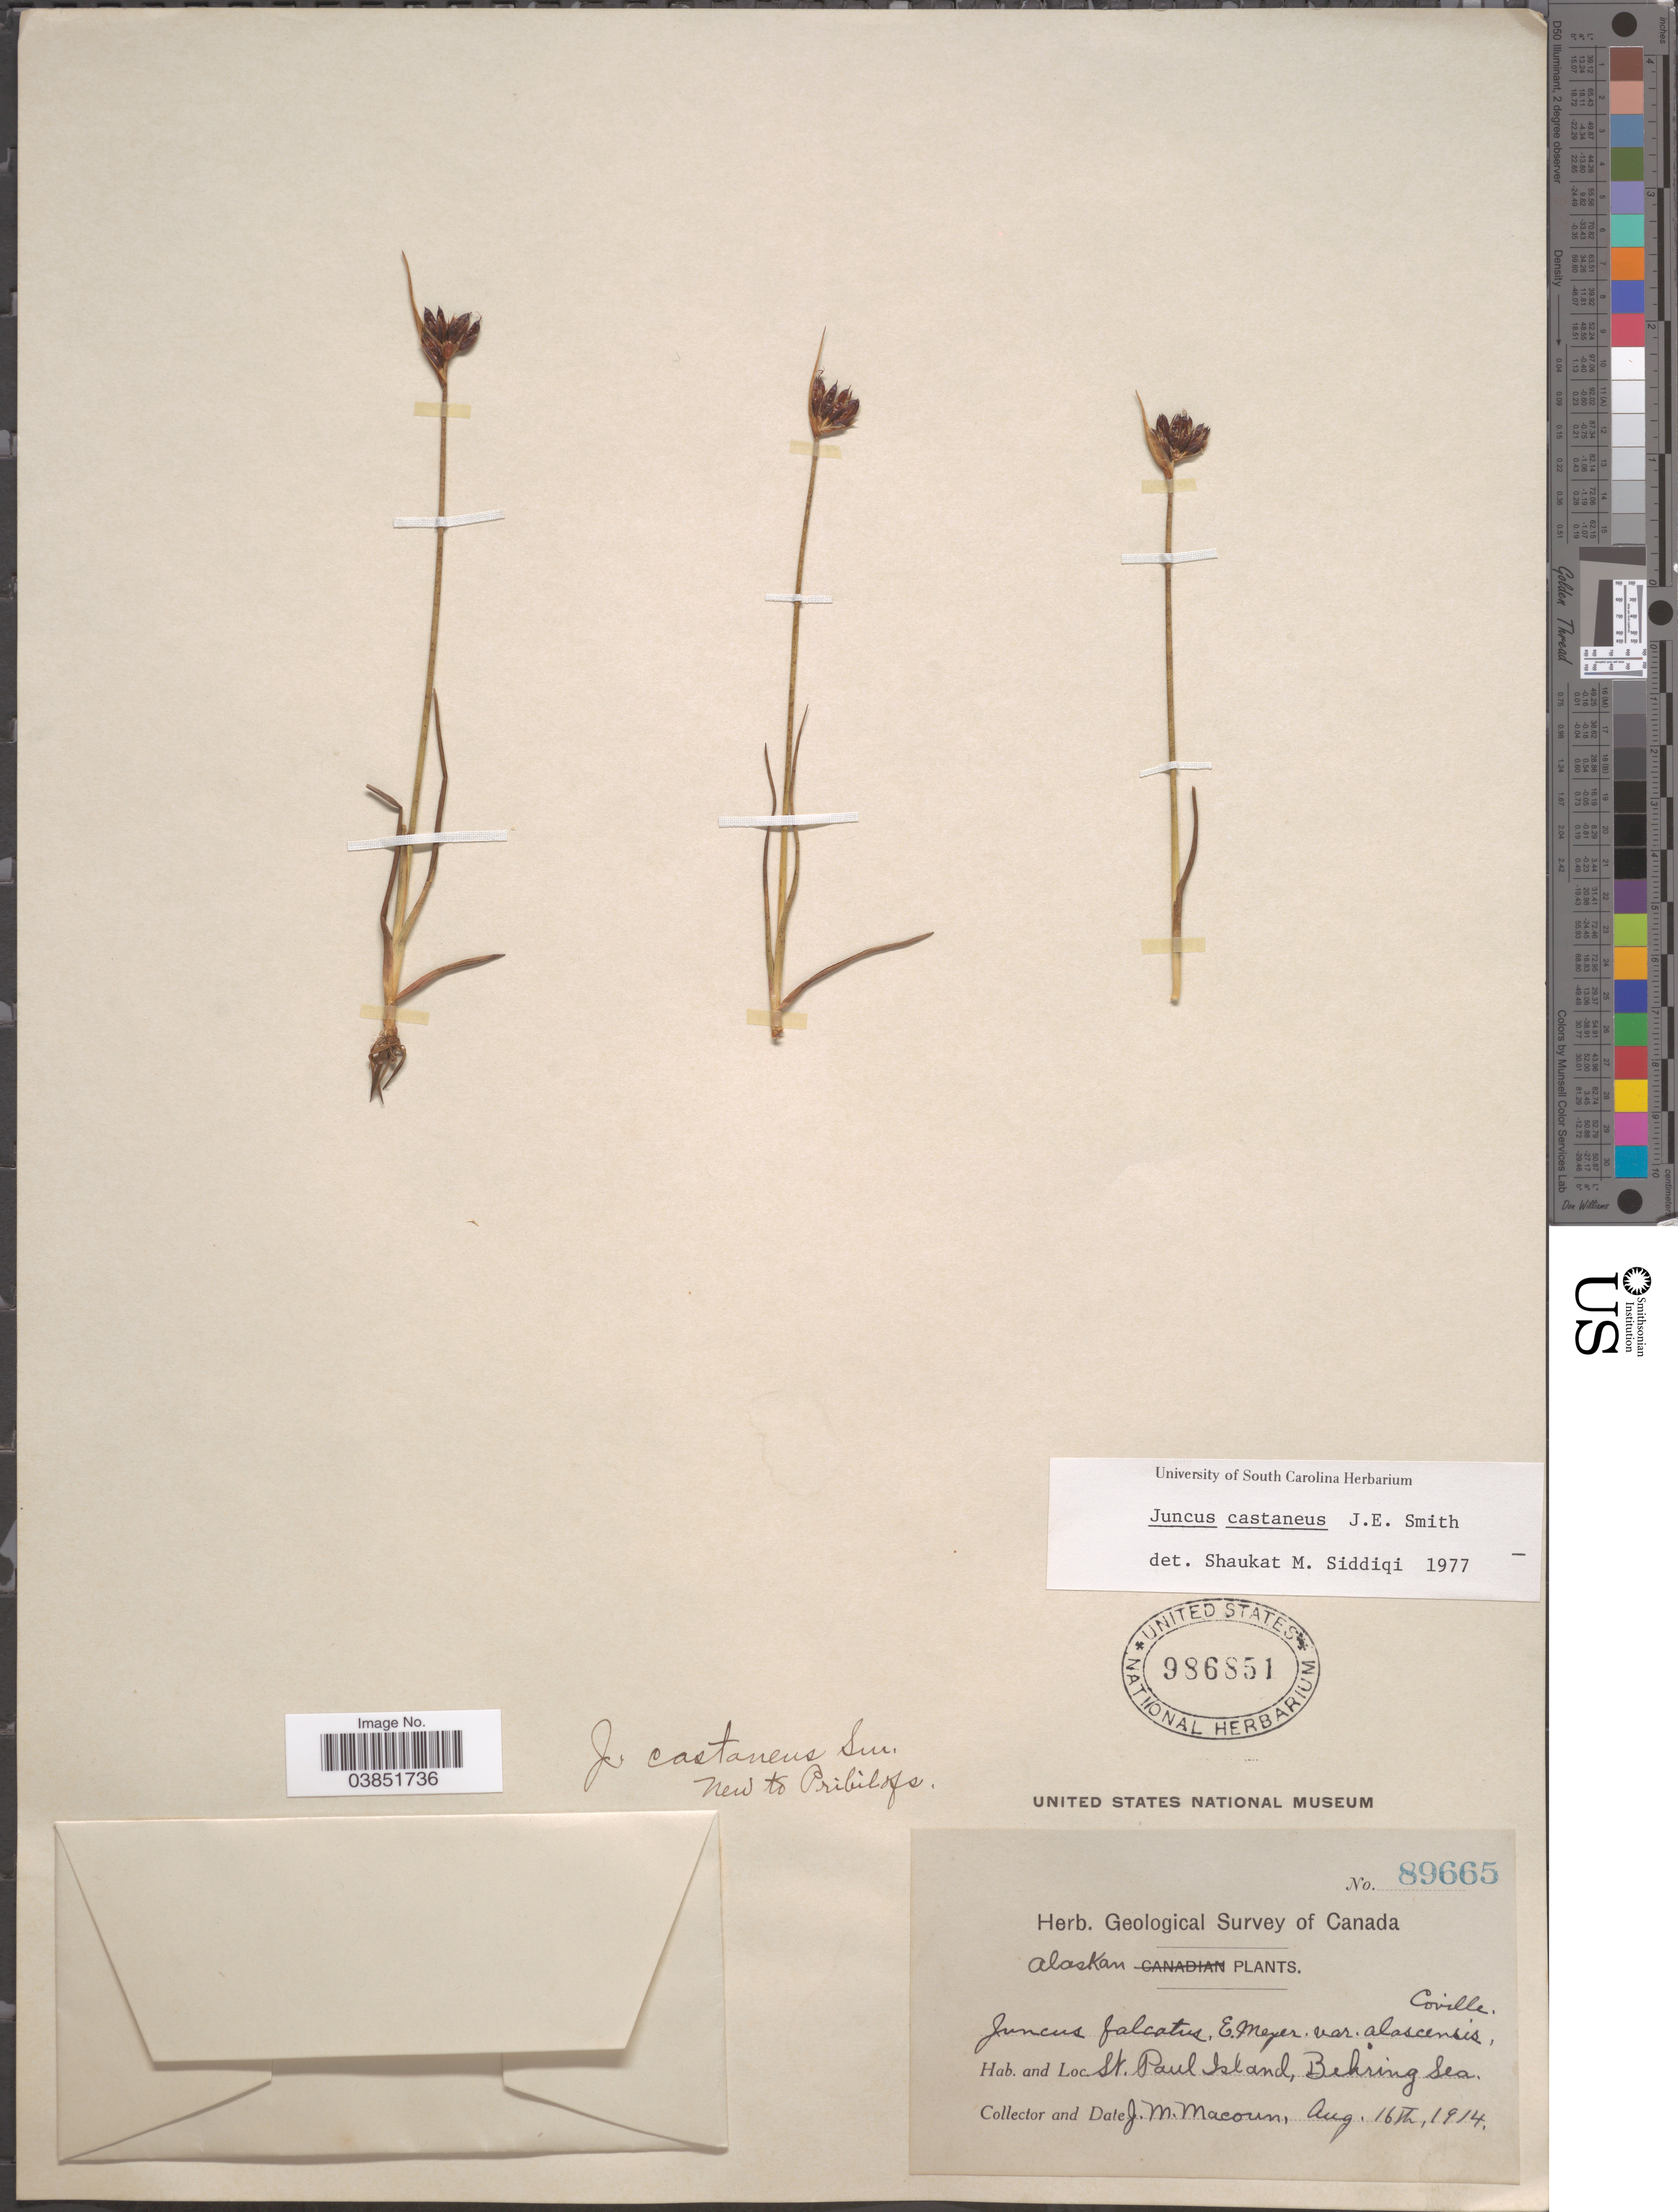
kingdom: Plantae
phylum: Tracheophyta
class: Liliopsida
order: Poales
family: Juncaceae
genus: Juncus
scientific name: Juncus castaneus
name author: Sm.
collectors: J. M. Macoun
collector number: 89665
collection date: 1914-08-16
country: United States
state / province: Alaska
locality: St. Paul Island, Behring Sea.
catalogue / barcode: US 986851